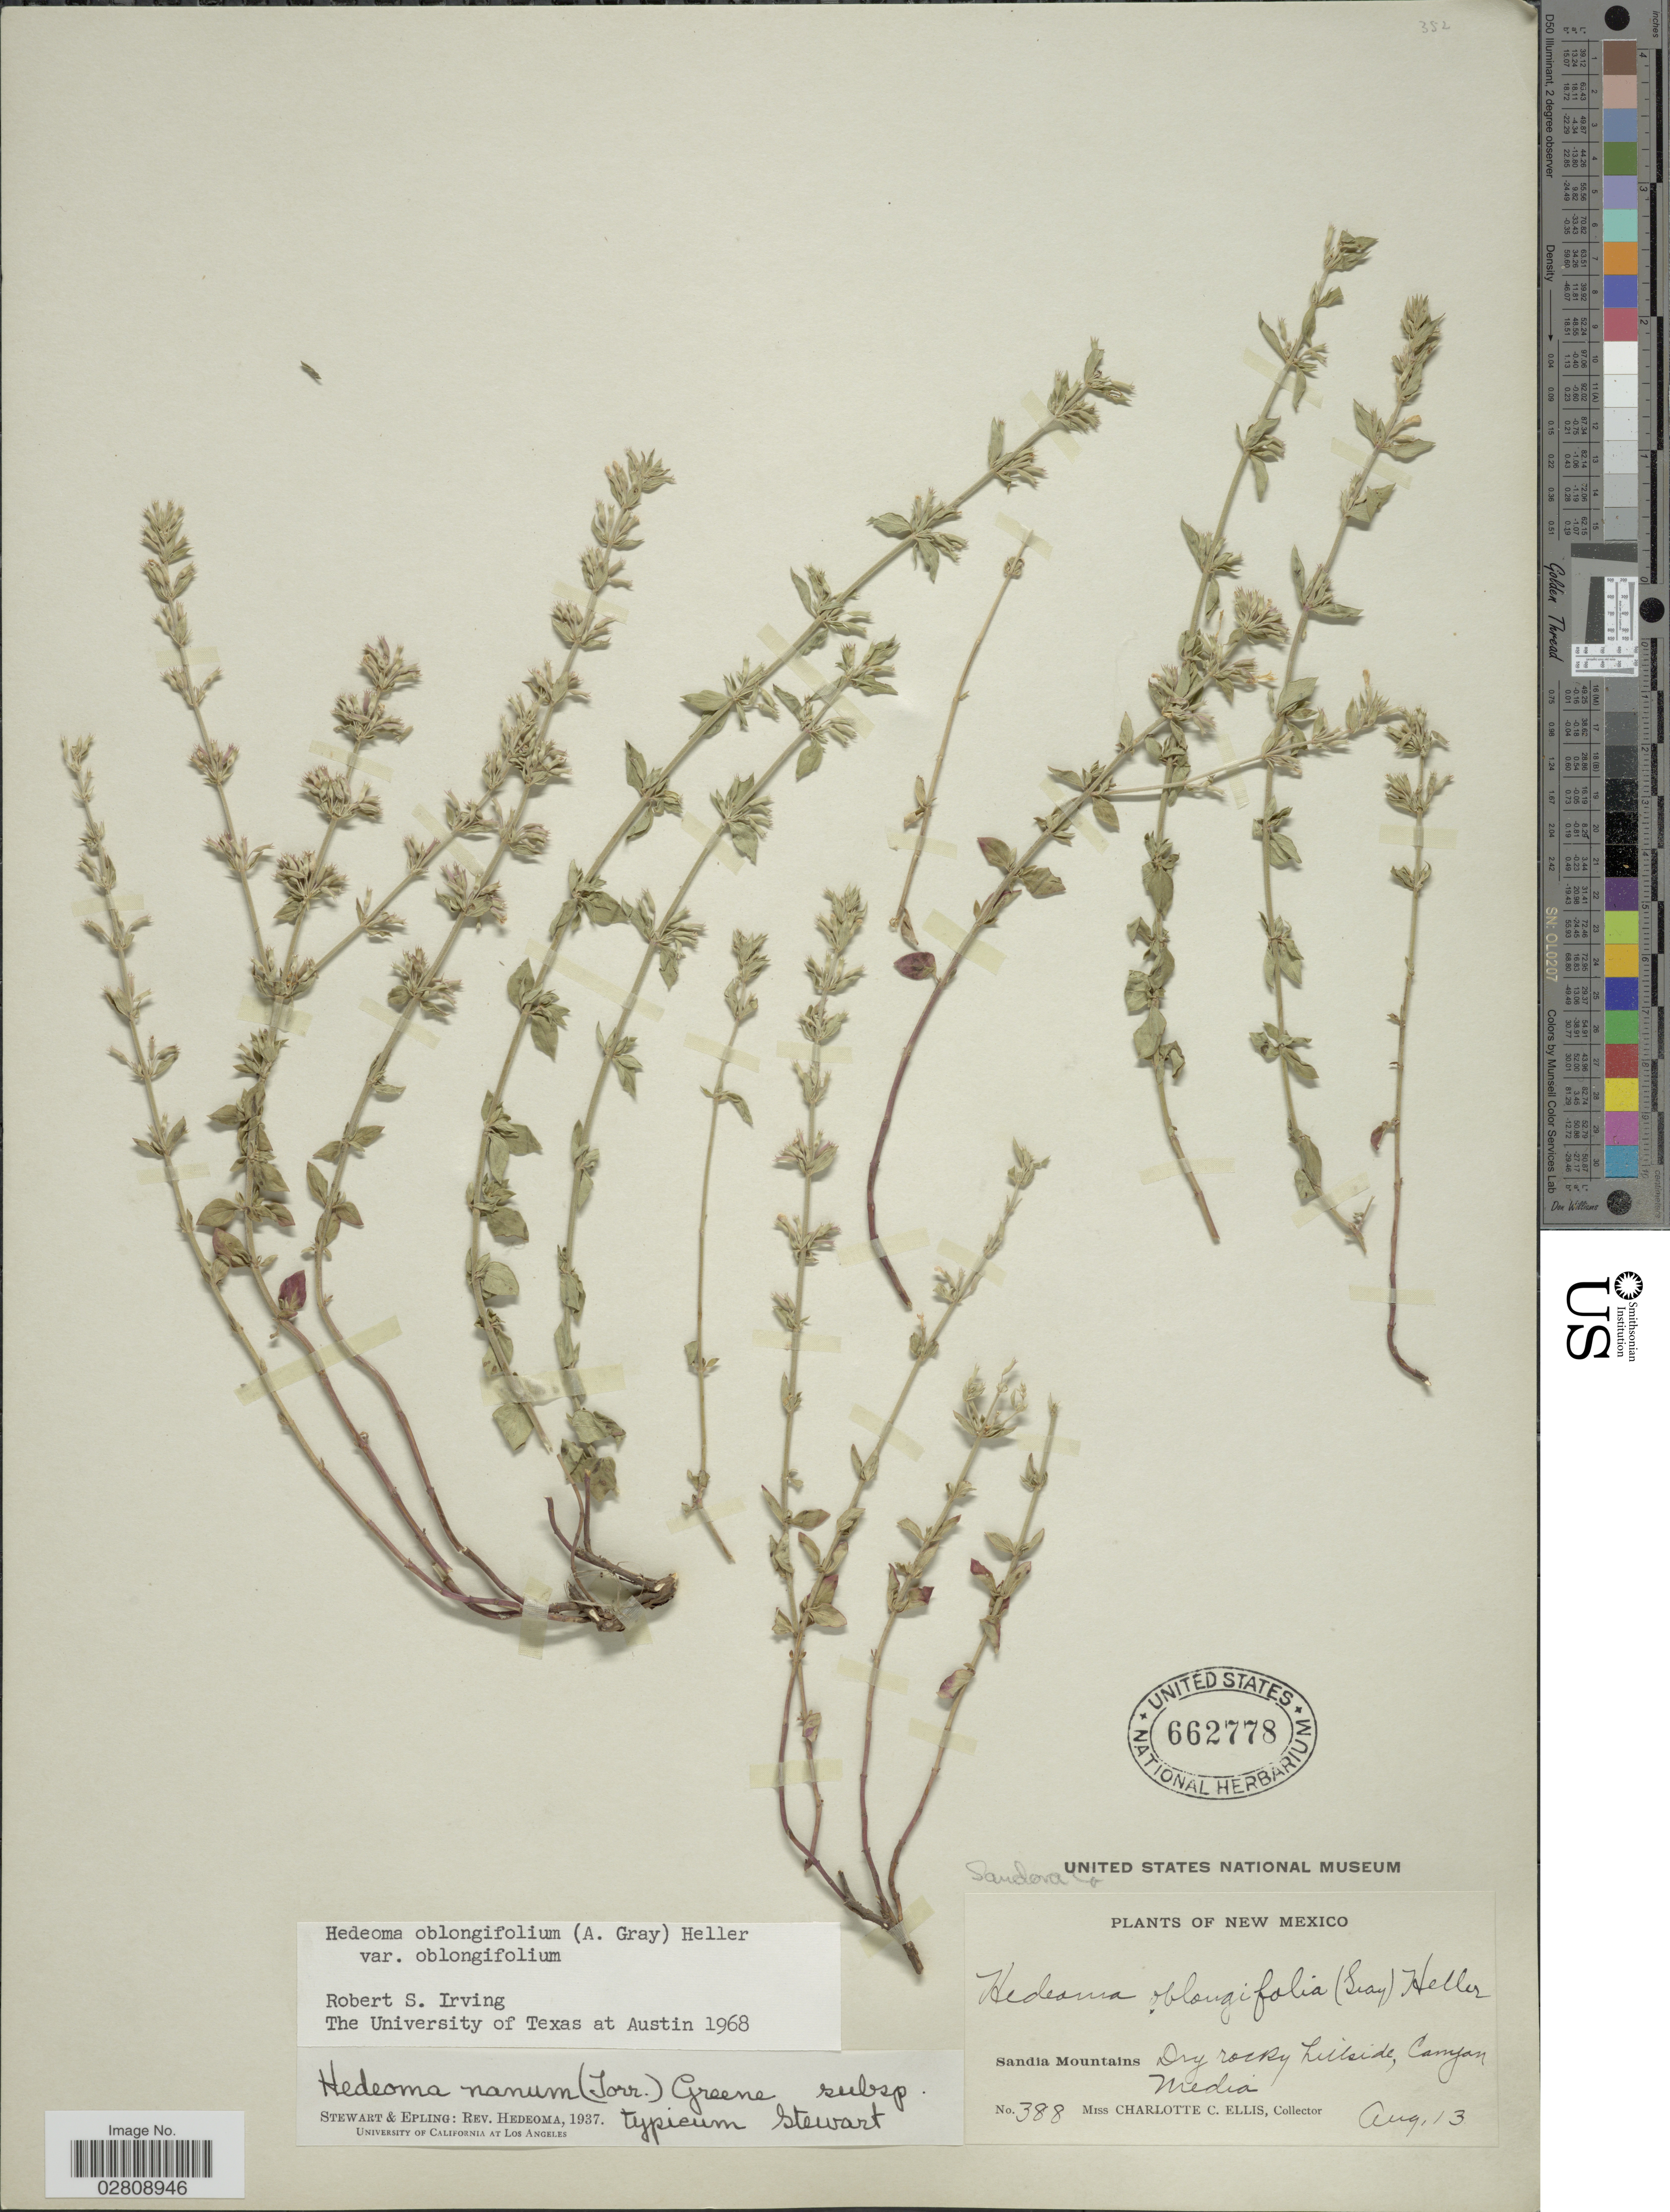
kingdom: Plantae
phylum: Tracheophyta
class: Magnoliopsida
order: Lamiales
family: Lamiaceae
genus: Hedeoma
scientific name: Hedeoma oblongifolia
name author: (A. Gray) A. Heller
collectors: C. C. Ellis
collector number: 388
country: United States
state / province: New Mexico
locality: Sandia Mountains. Dry rocky hillside, Canyon Media.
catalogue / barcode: US 662778